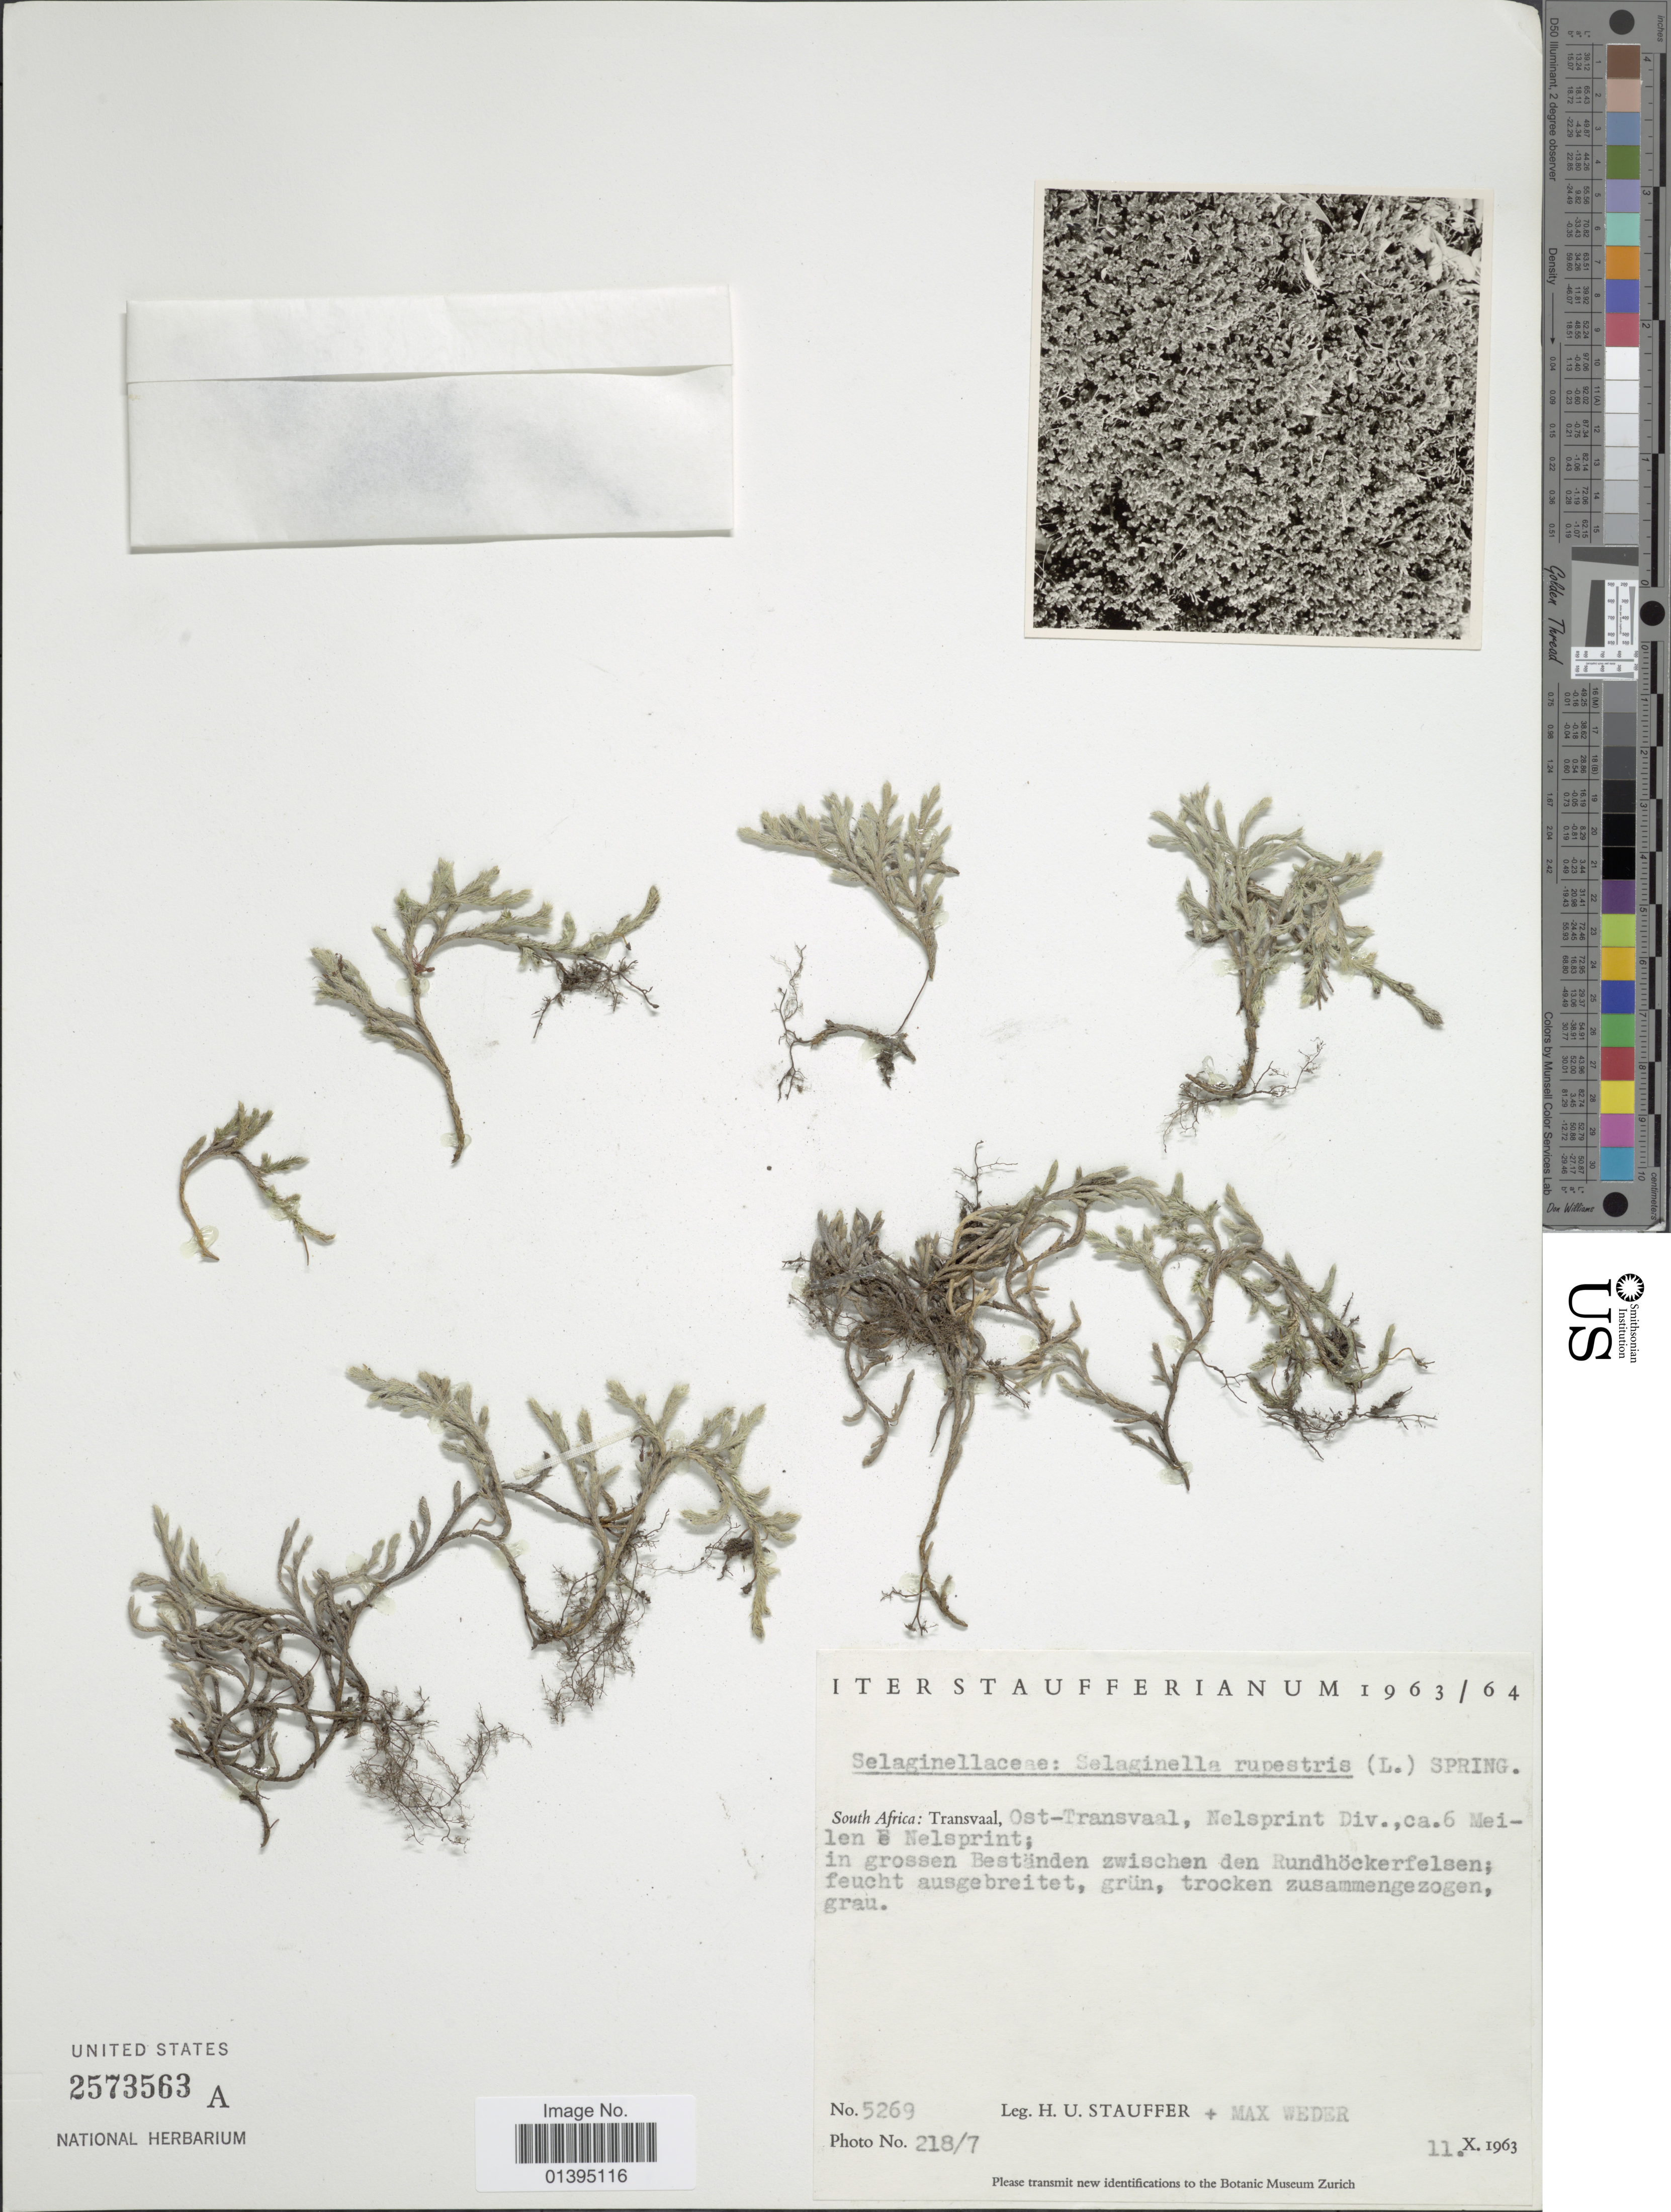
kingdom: Plantae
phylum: Tracheophyta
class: Lycopodiopsida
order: Selaginellales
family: Selaginellaceae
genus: Selaginella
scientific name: Selaginella rupestris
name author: (L.) Spring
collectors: H. U. Stauffer & M. Weder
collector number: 5269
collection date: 1963-10-11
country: South Africa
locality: Transvaal, Ost-Transvaal, Nelsprint Div., ca. 6 Meilen e Nelsprint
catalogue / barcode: US 2573563A